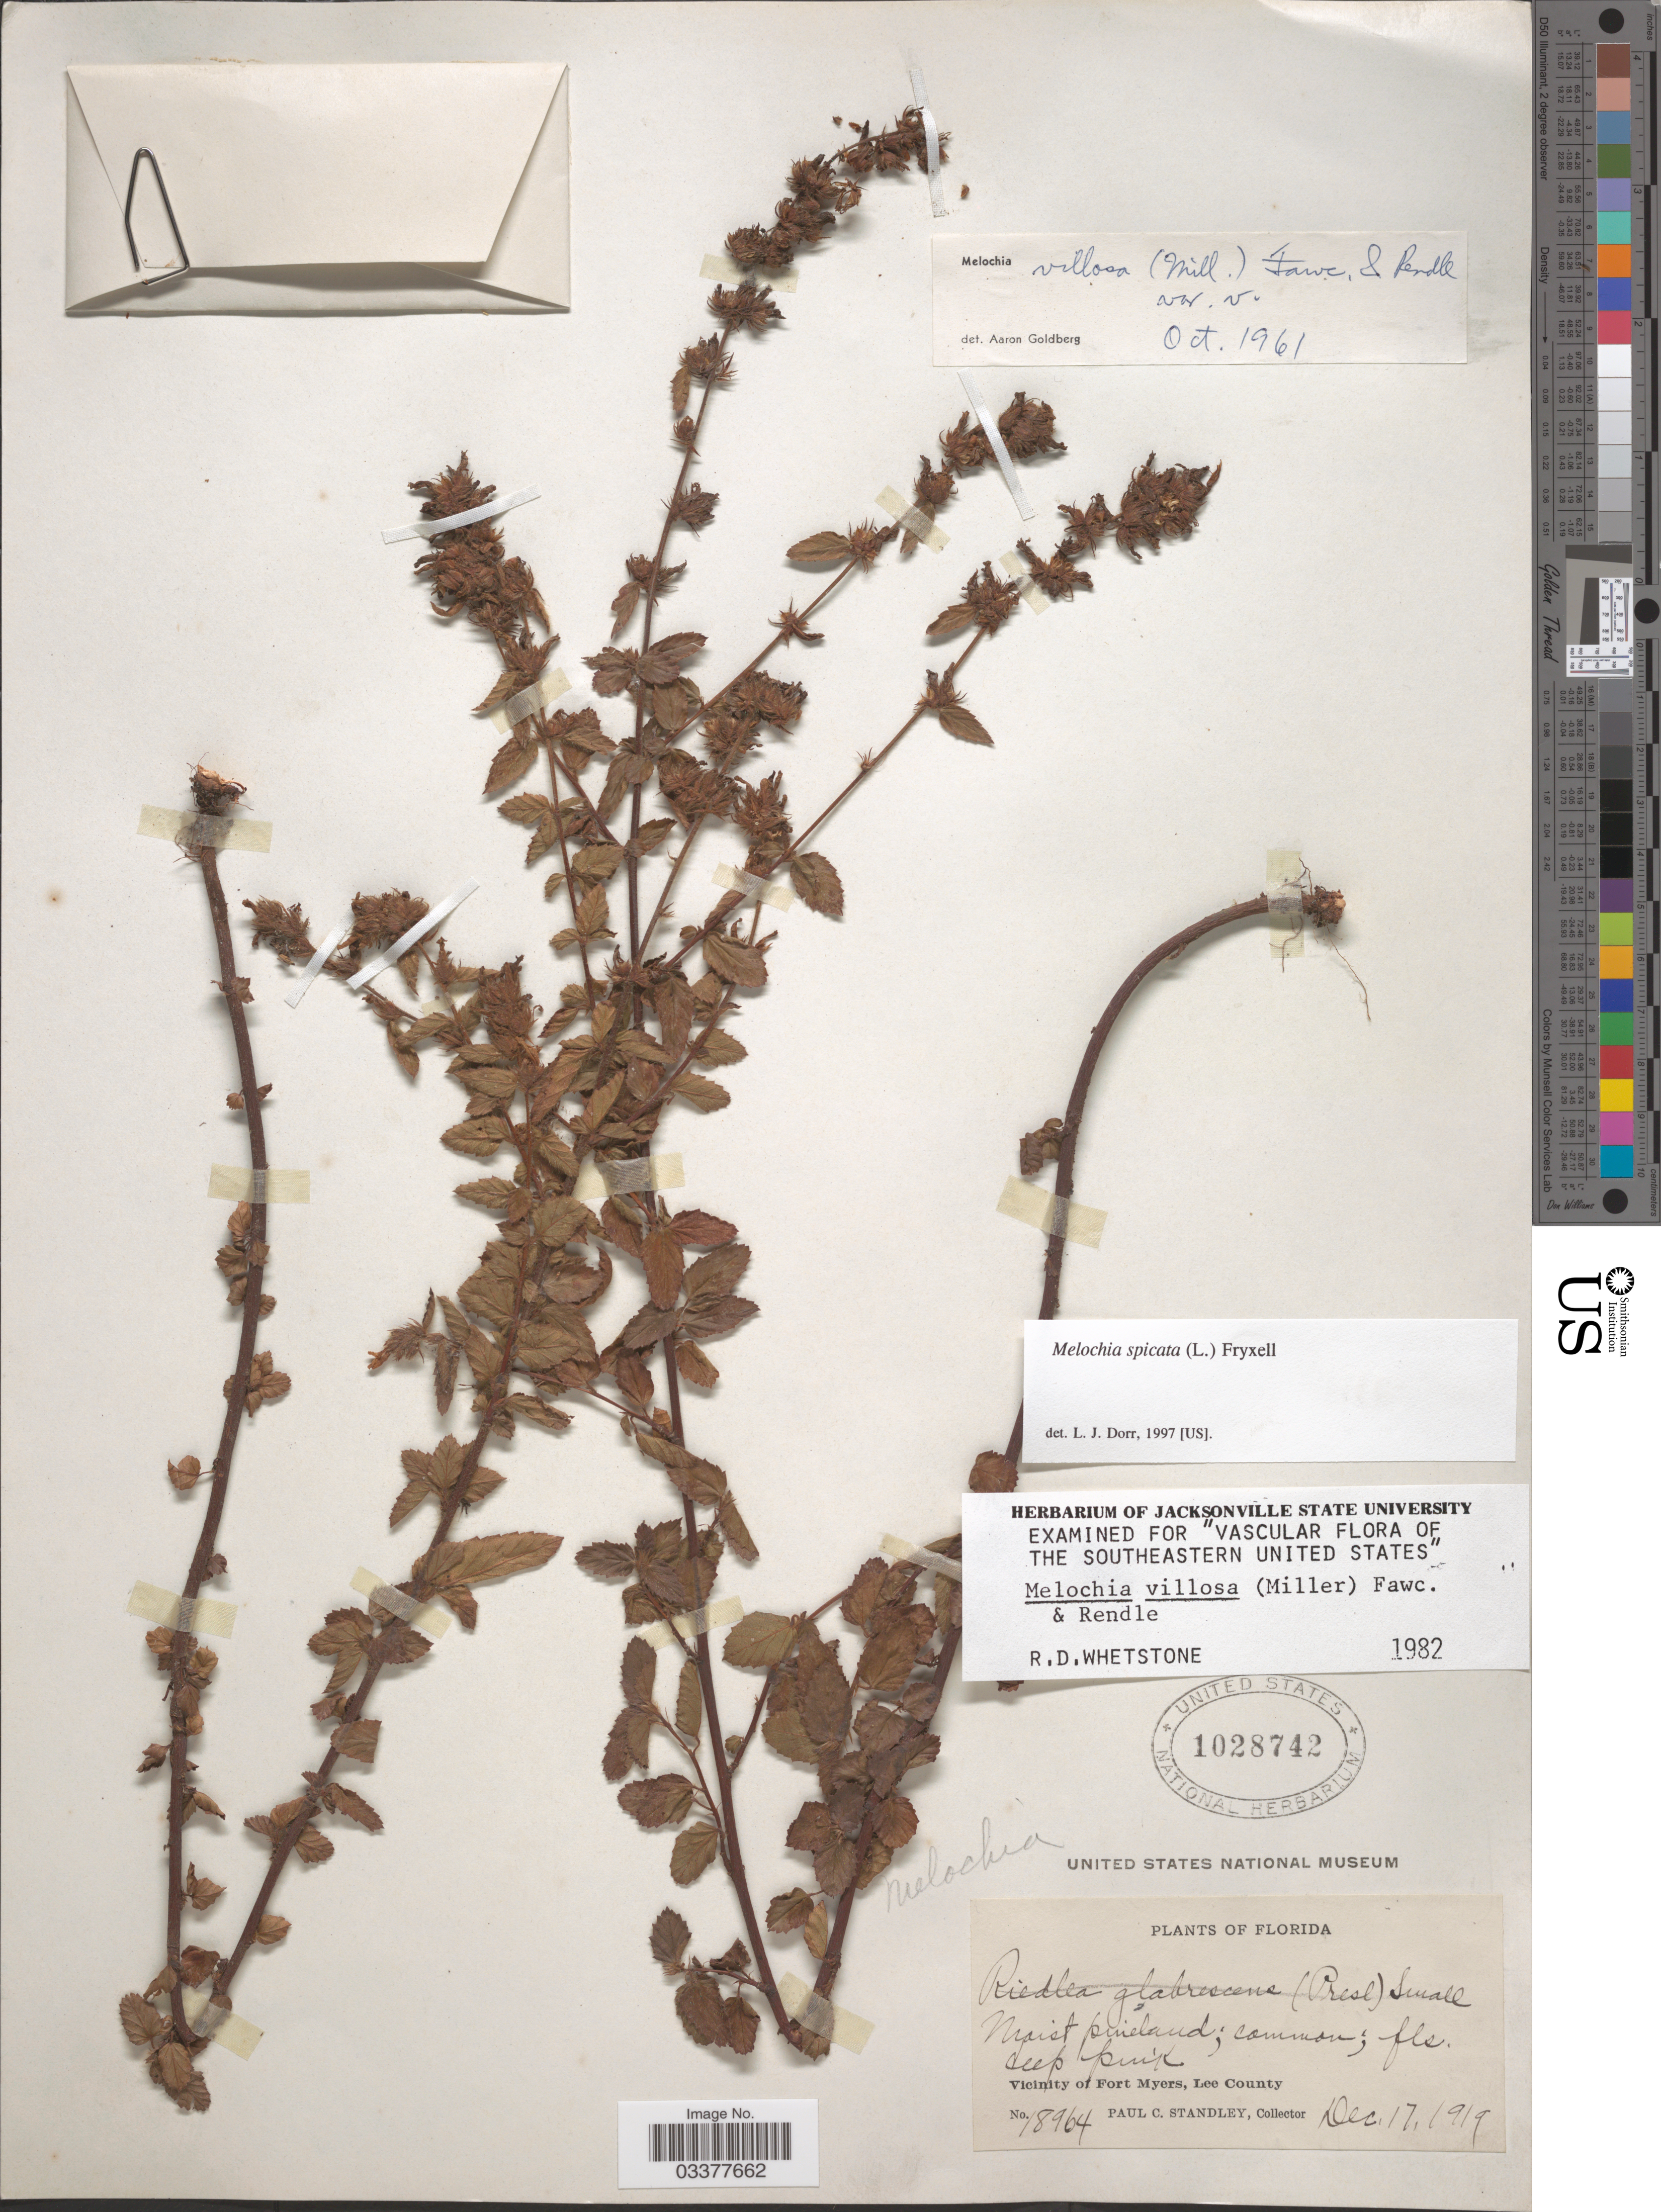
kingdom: Plantae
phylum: Tracheophyta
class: Magnoliopsida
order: Malvales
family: Malvaceae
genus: Melochia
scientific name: Melochia spicata var. spicata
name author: (L.) Fryxell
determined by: Dorr, L. J., (BOT), Smithsonian Institution - National Museum of Natural History (UNITED STATES)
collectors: P. C. Standley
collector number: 18964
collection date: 1919-12-17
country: United States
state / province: Florida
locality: Vicinity of Fort Myers, Lee County.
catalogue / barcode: US 1028742